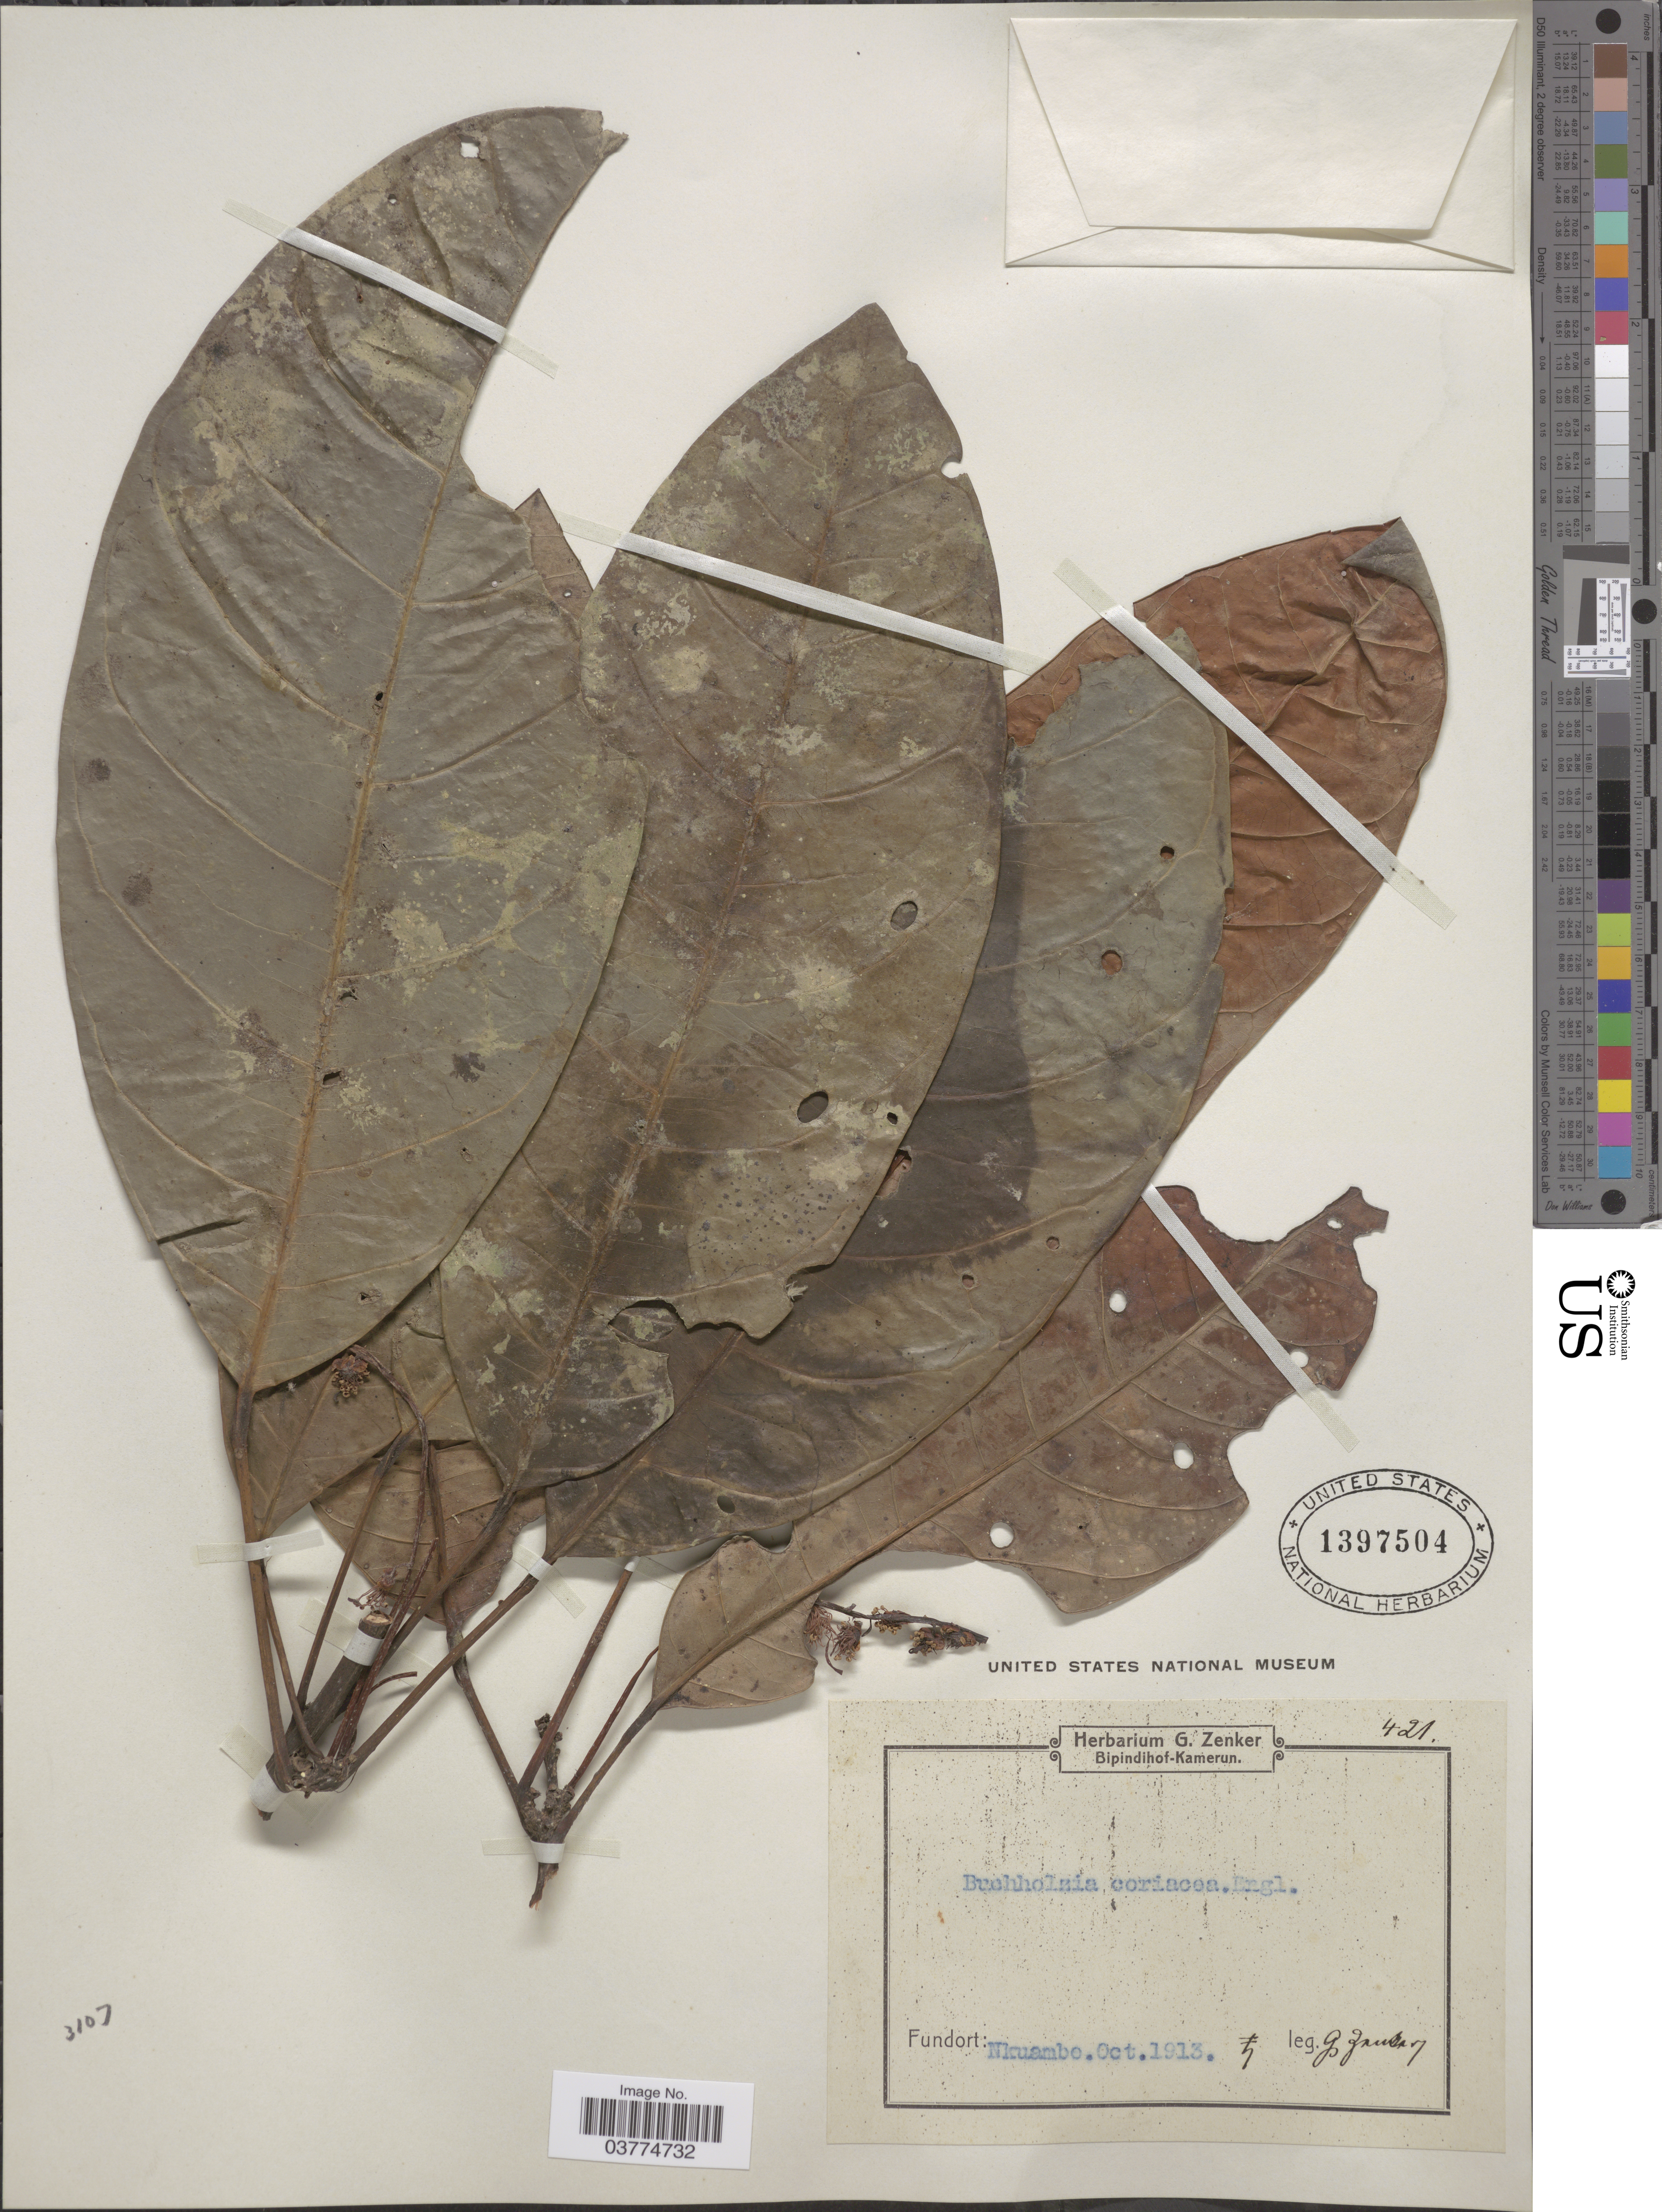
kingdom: Plantae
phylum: Tracheophyta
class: Magnoliopsida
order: Brassicales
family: Capparaceae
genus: Buchholzia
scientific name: Buchholzia coriacea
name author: Engl.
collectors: G. A. Zenker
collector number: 421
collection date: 1913-10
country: Cameroon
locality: Bipindihof-Kamerun. Fundort: Nkuambo.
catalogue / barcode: US 1397504